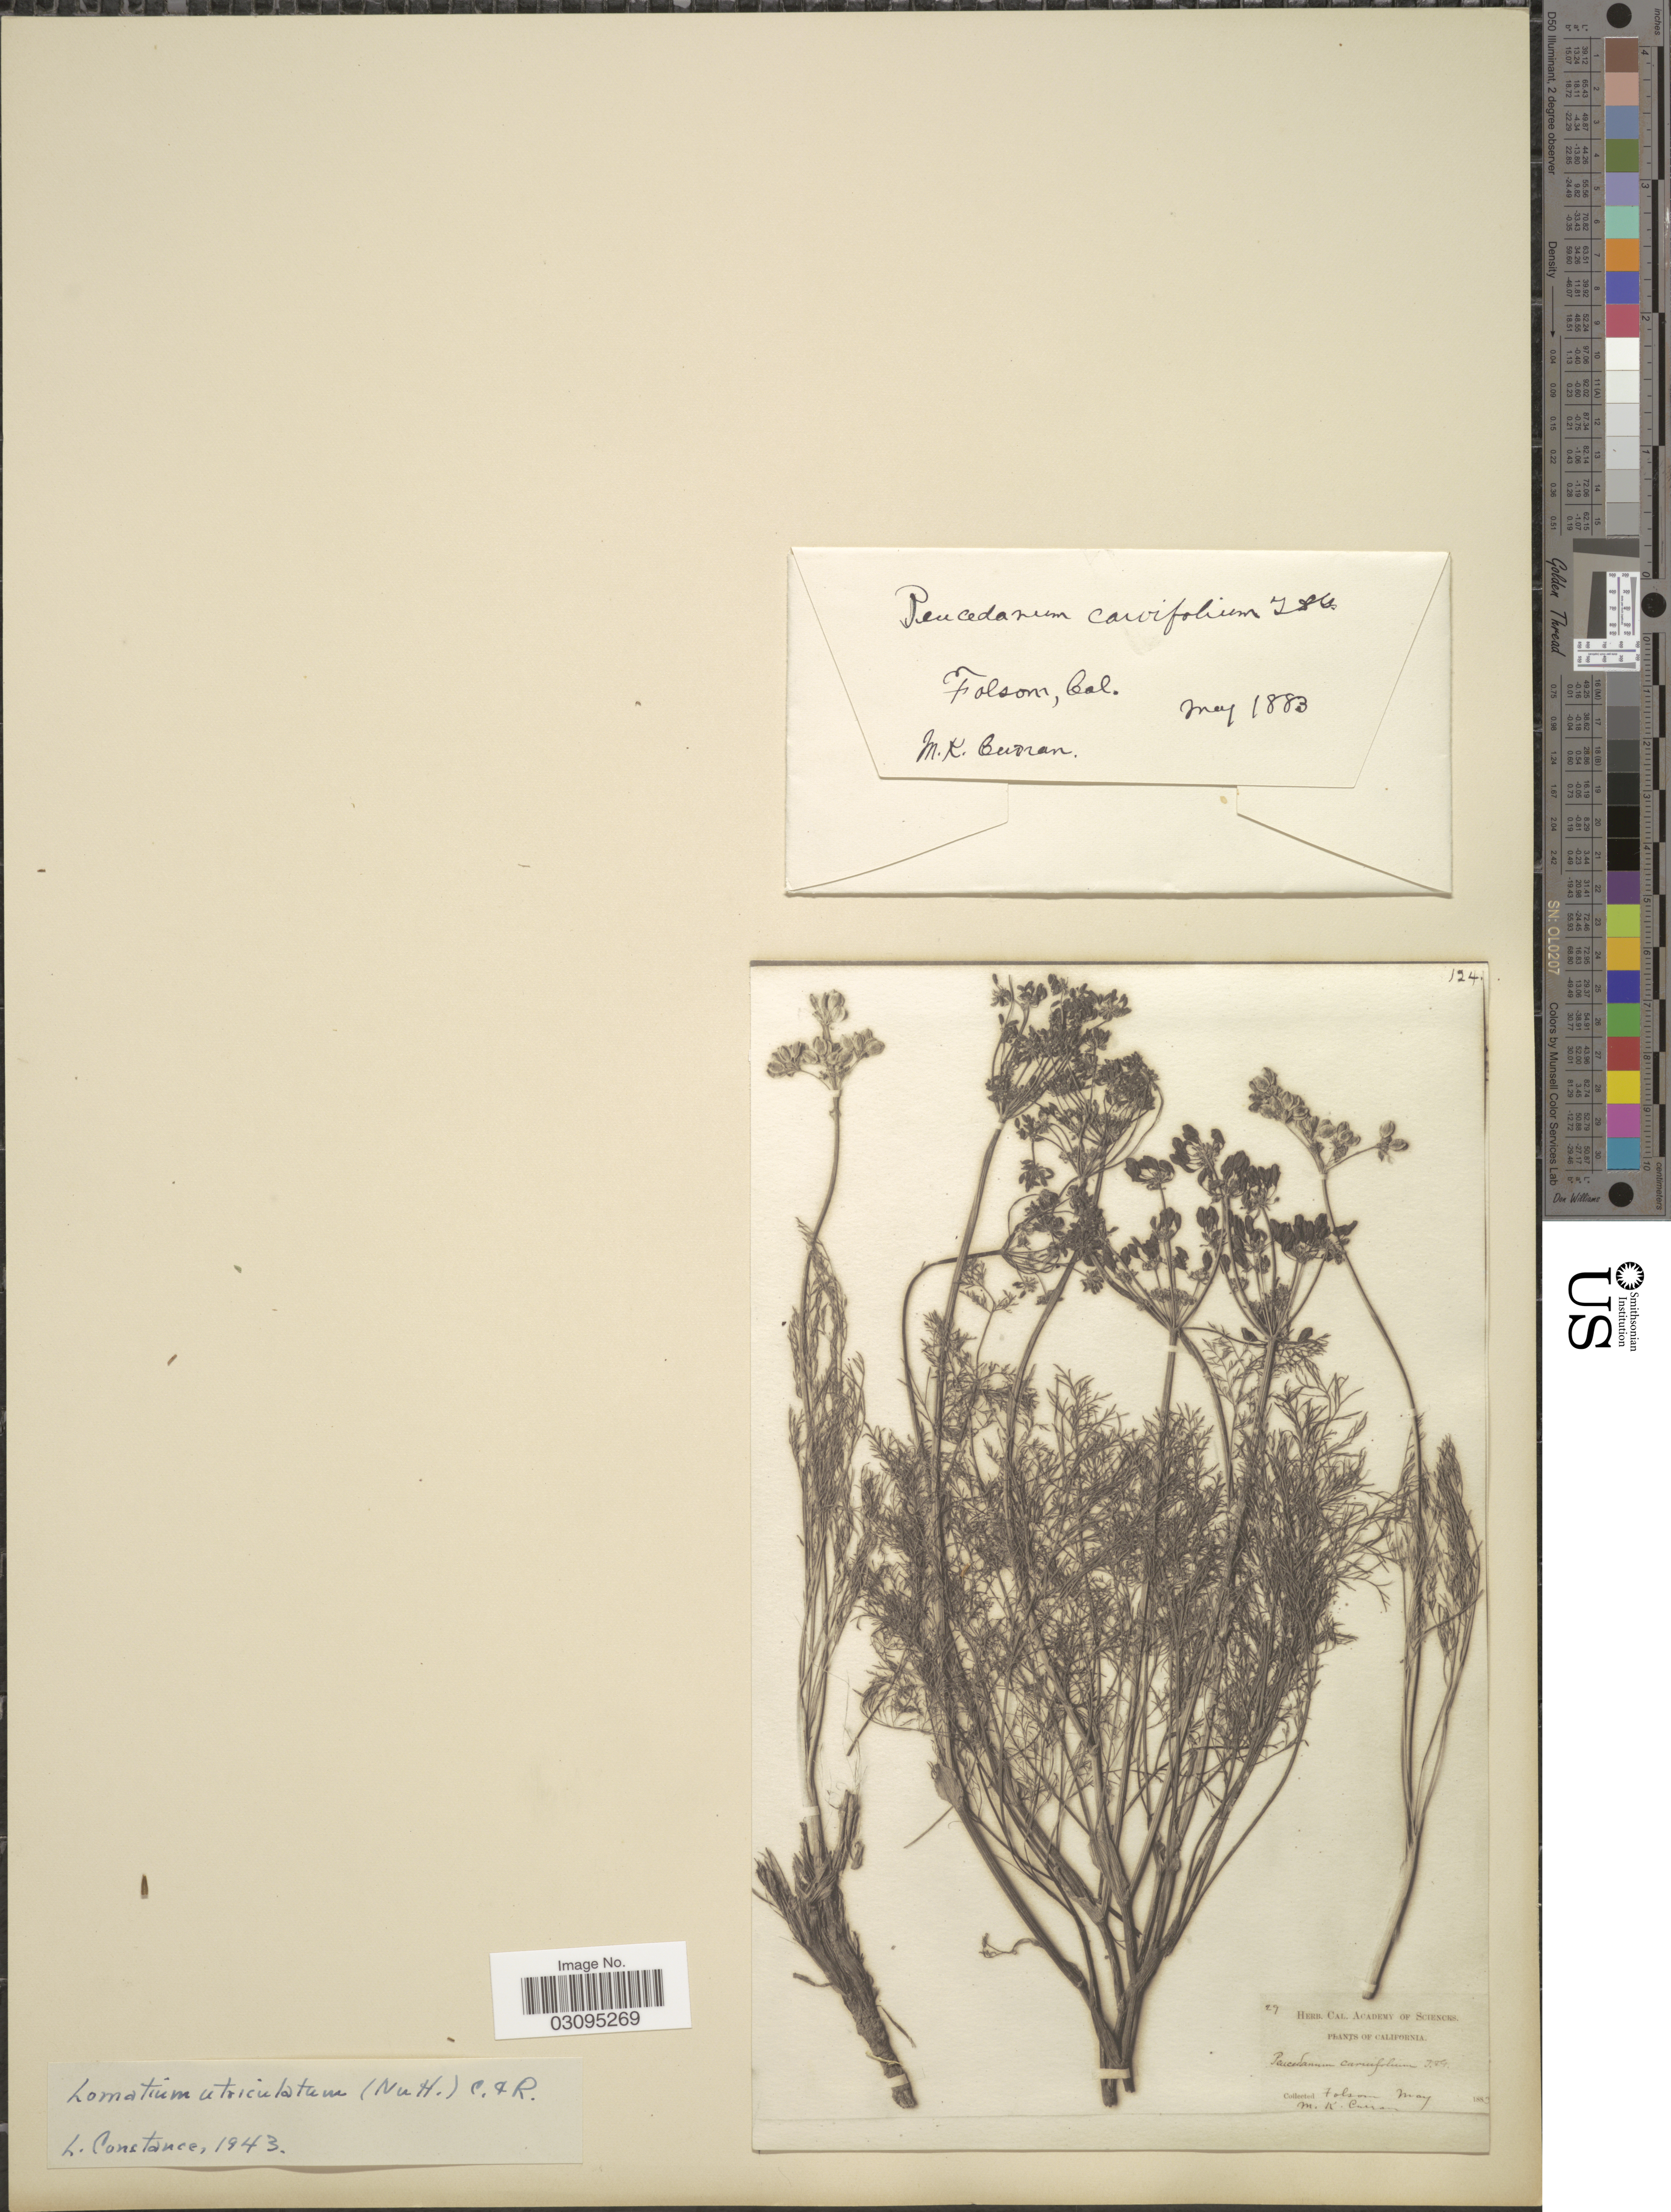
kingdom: Plantae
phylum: Tracheophyta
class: Magnoliopsida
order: Apiales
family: Apiaceae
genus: Lomatium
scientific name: Lomatium utriculatum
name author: (Nutt. ex Torr. & A. Gray) J.M. Coult. & Rose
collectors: M. K. Curran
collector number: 29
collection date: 1883-05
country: United States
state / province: California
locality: Folsom.